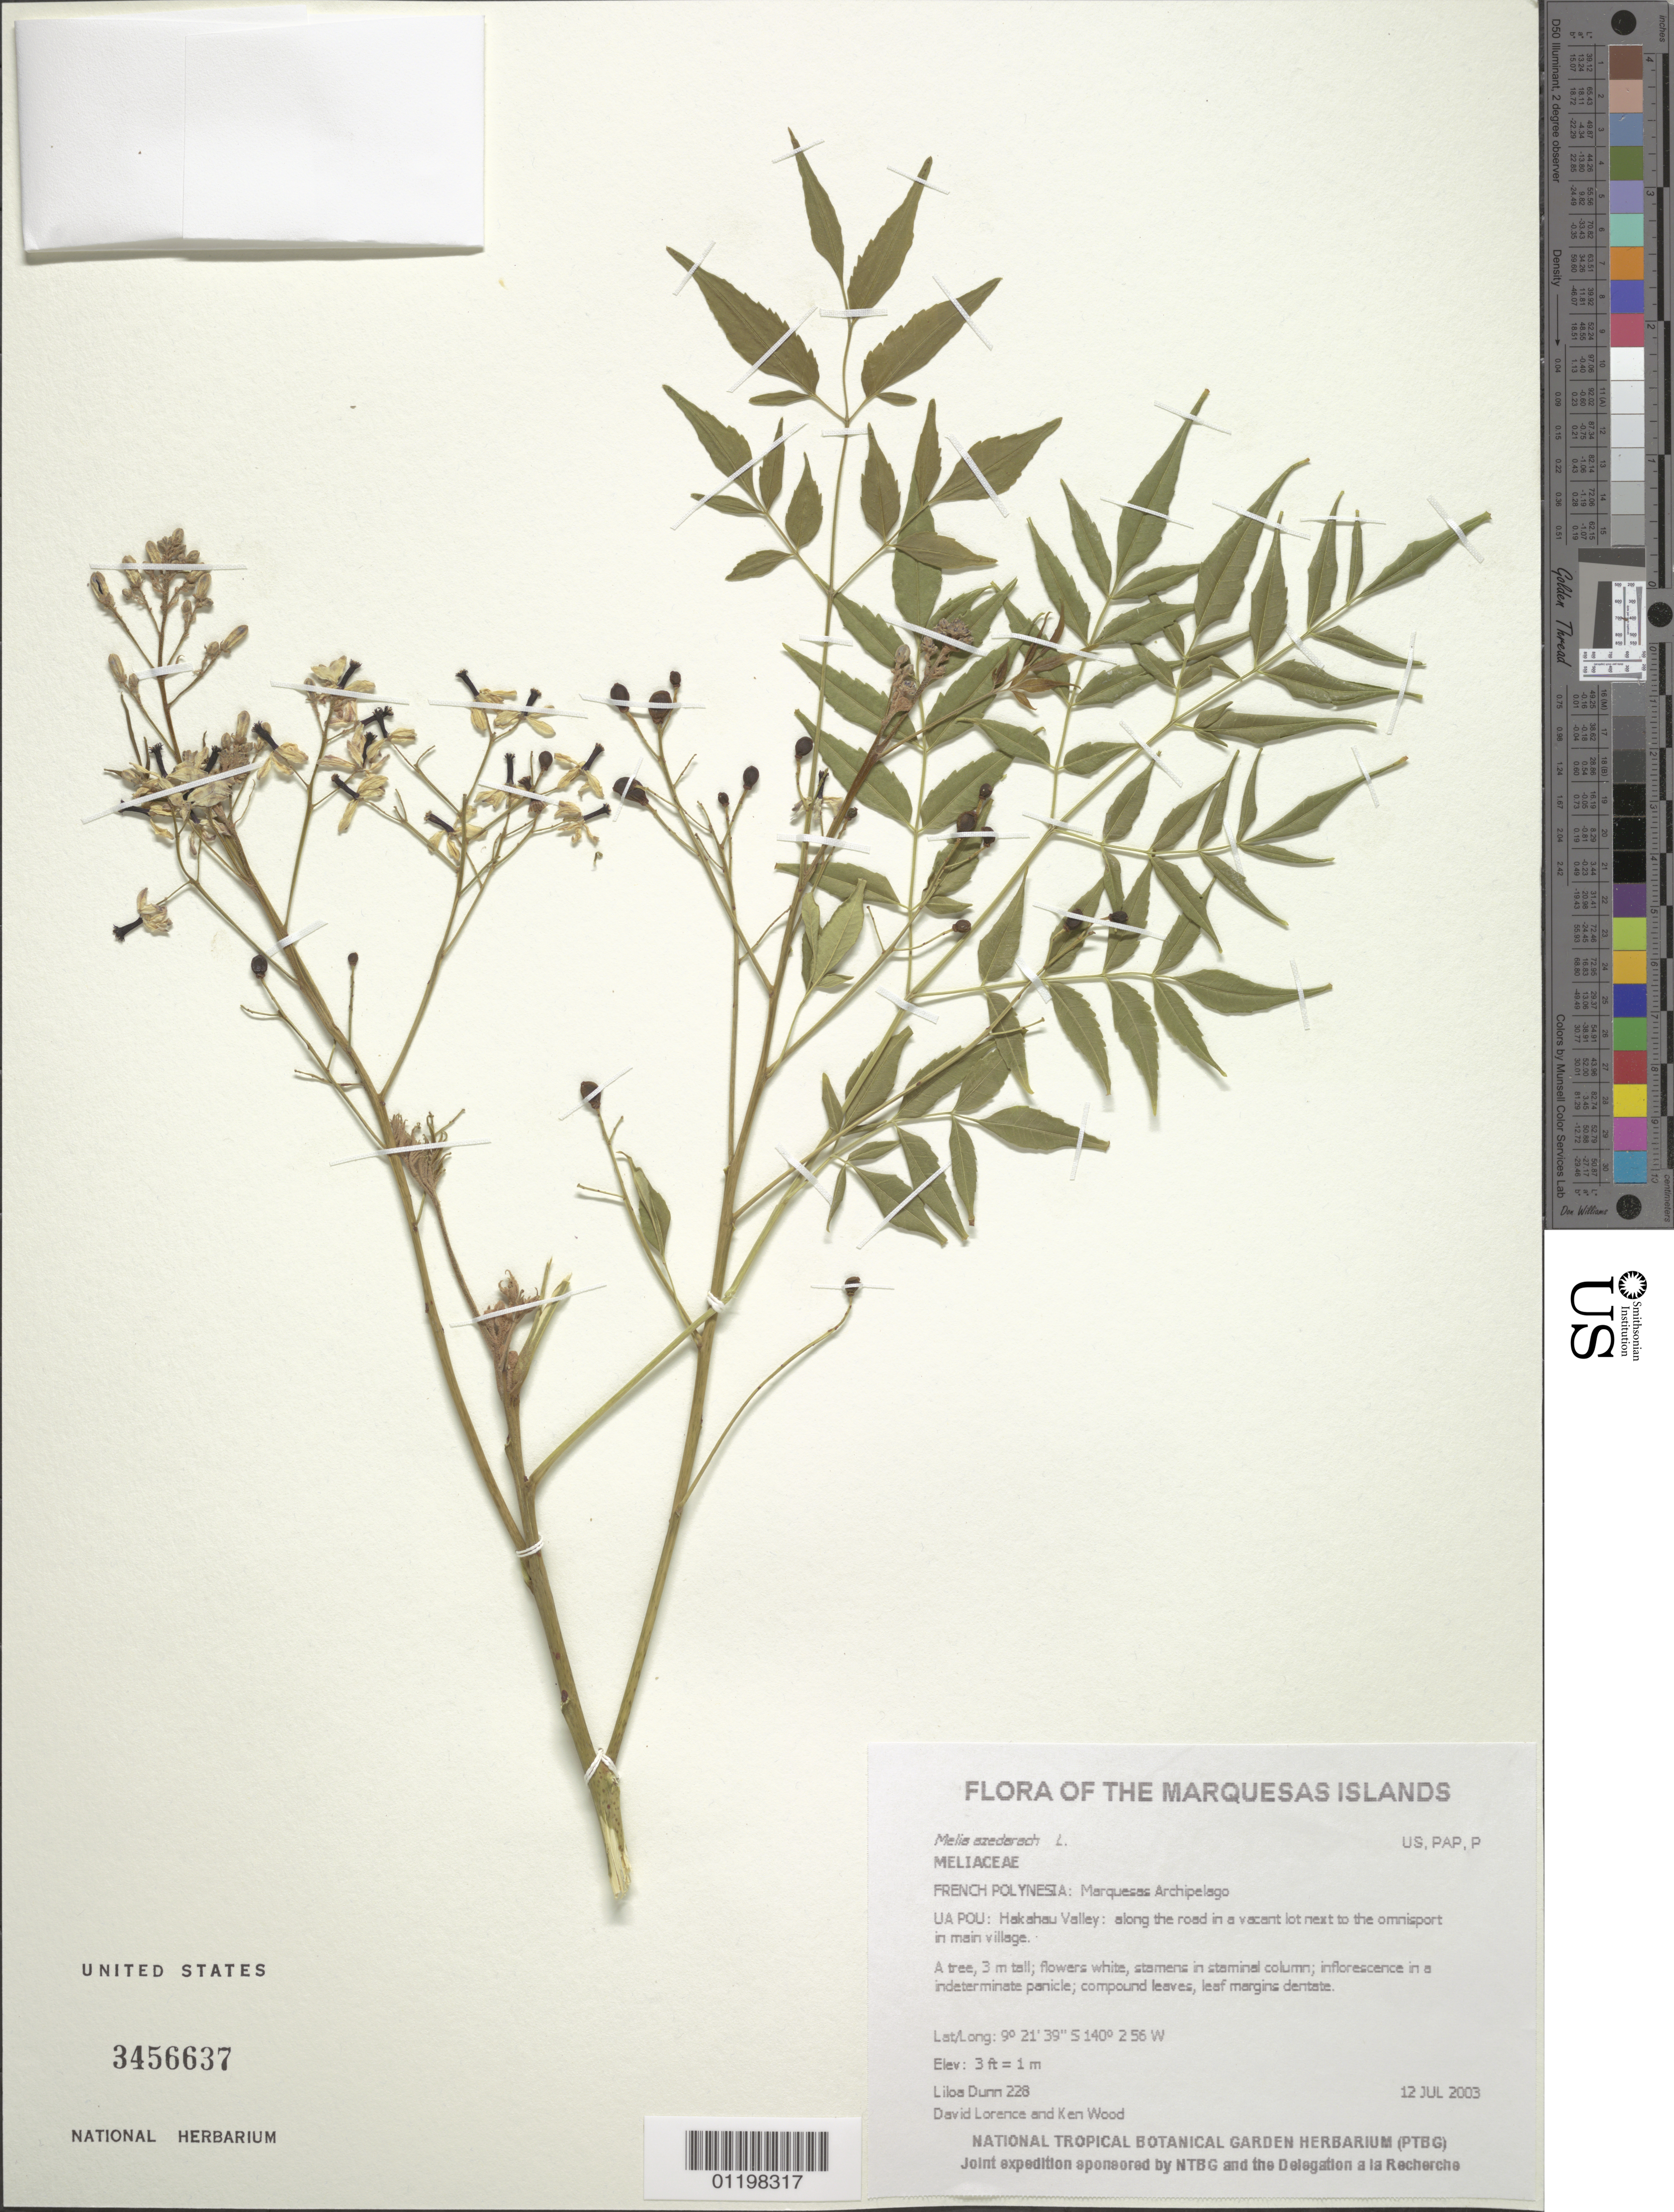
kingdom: Plantae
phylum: Tracheophyta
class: Magnoliopsida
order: Sapindales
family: Meliaceae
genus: Melia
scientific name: Melia azedarach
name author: L.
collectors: L. Dunn, D. Lorence & K. R. Wood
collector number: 228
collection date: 2003-07-12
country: French Polynesia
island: Ua Pou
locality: Hakahau Valley: along the road in a vacant lot next to the omnisport in main village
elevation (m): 1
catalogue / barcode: US 3456637